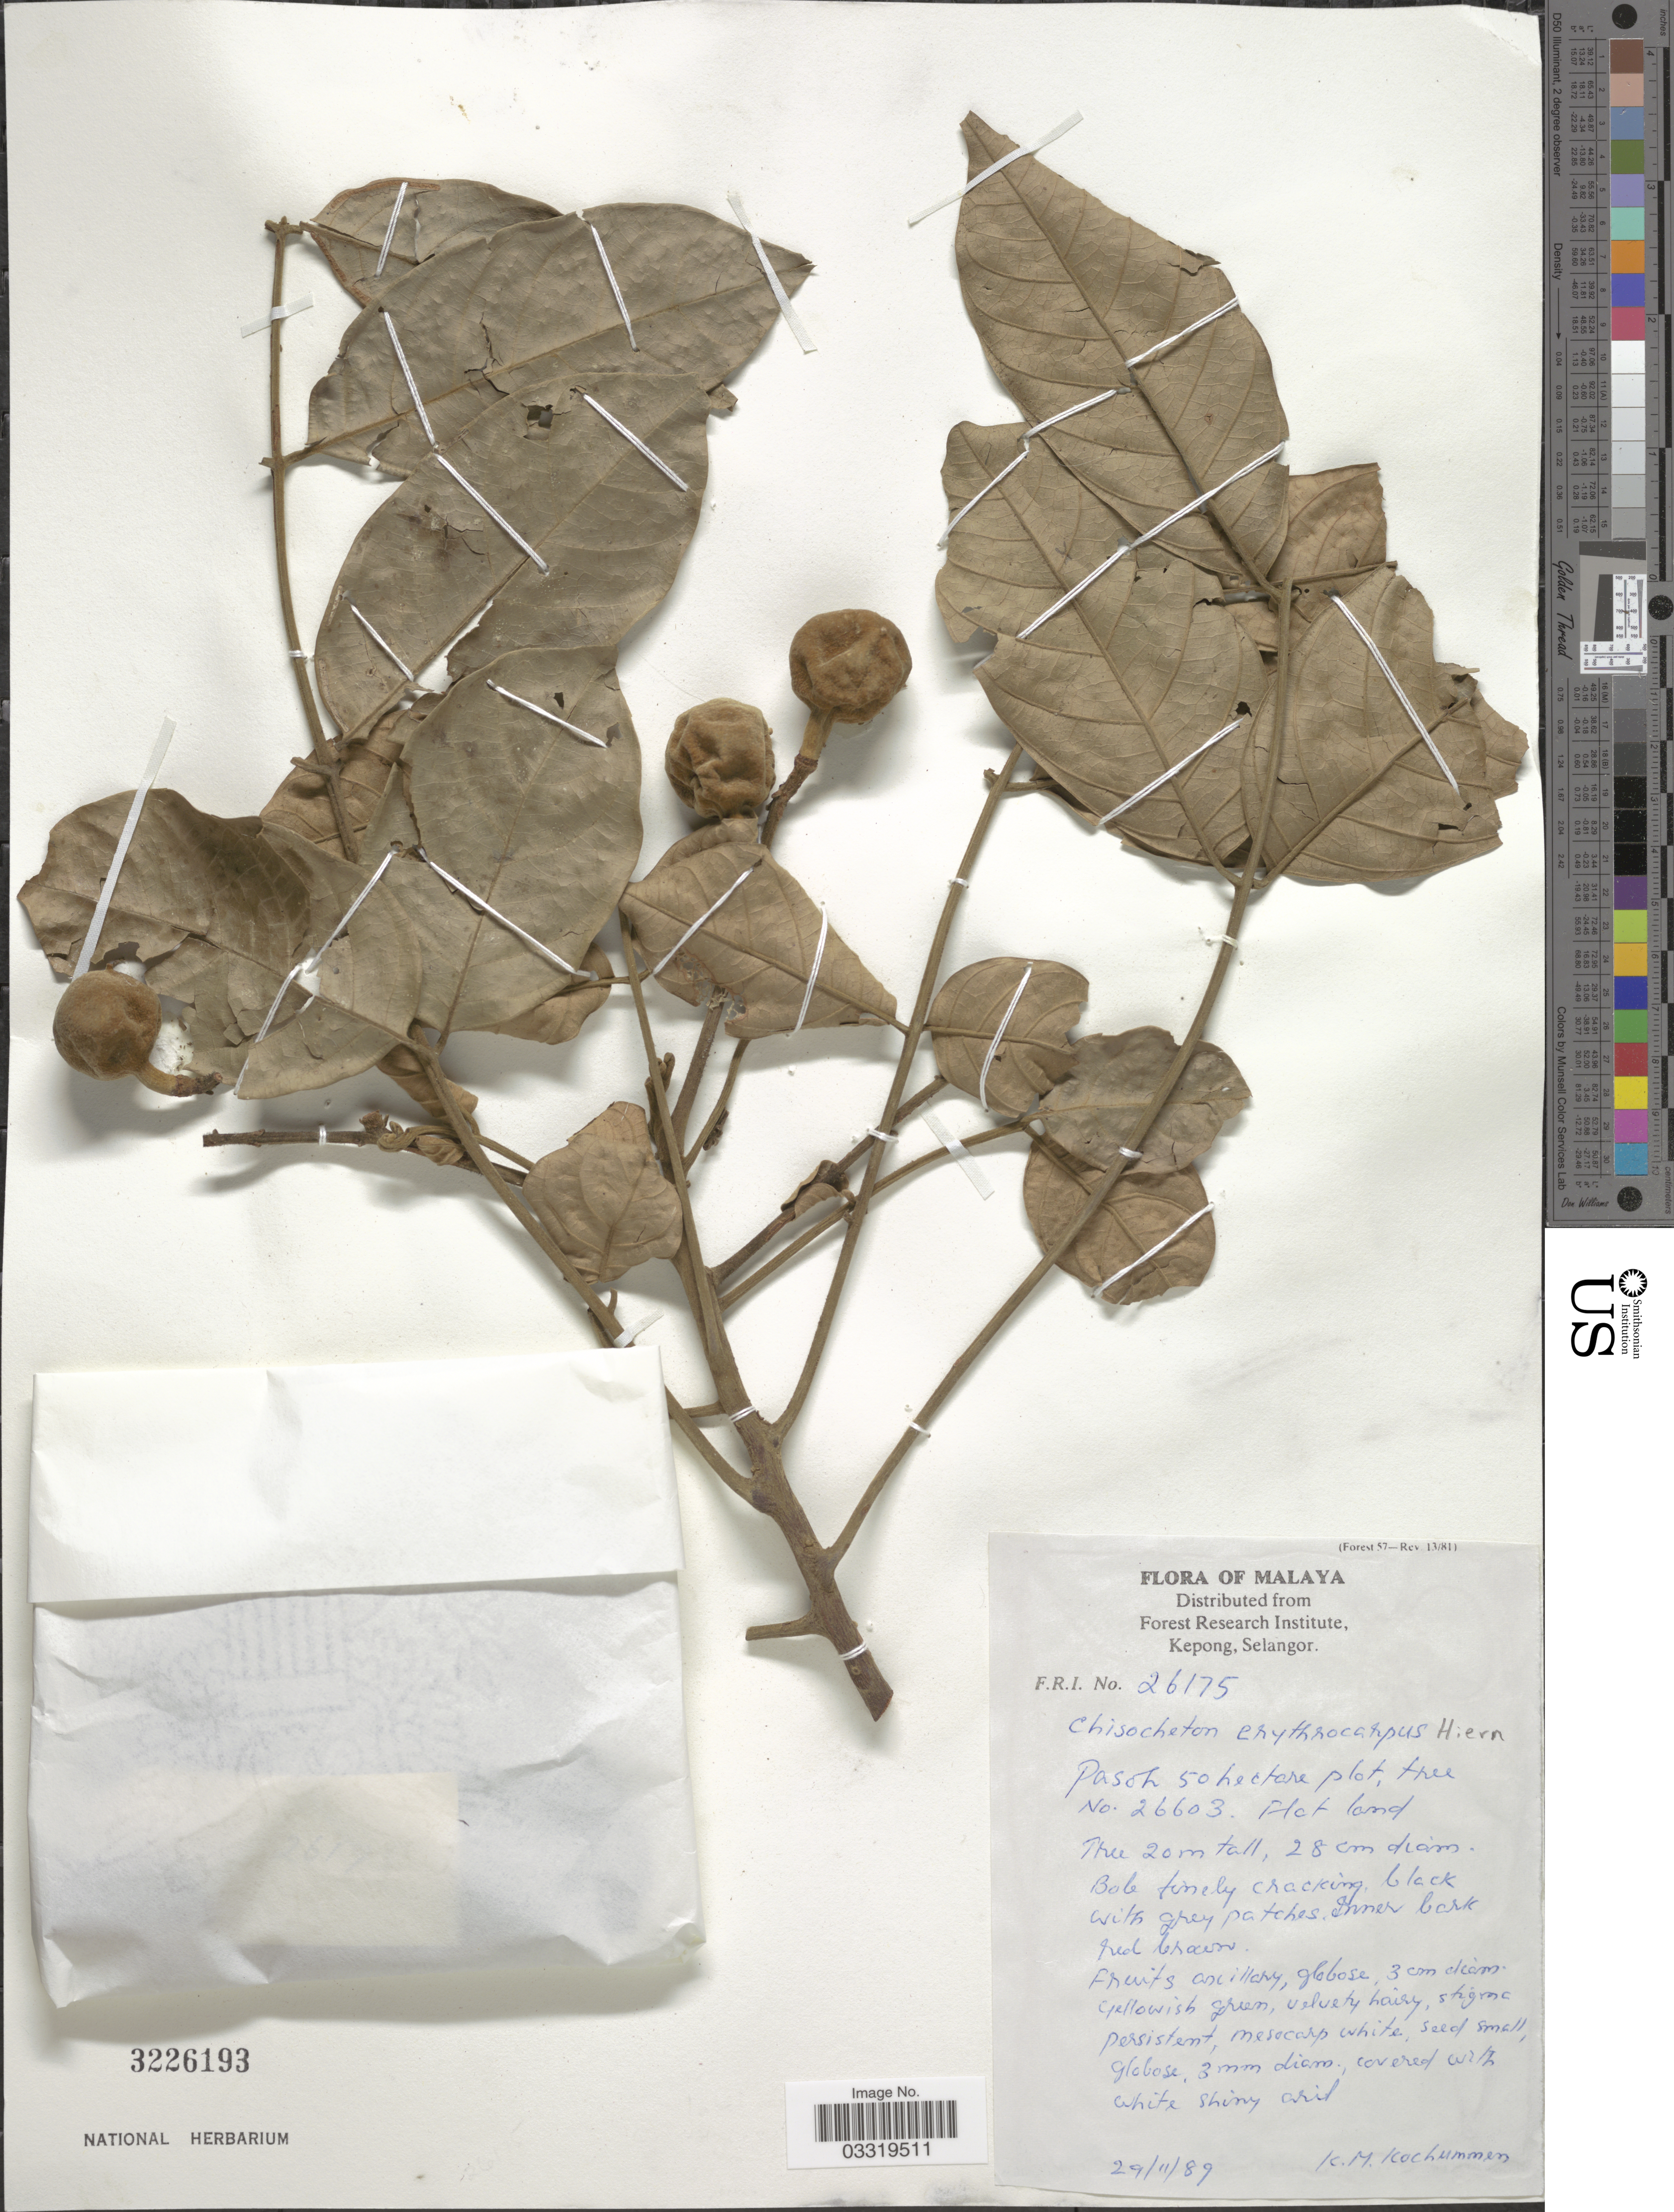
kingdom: Plantae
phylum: Tracheophyta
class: Magnoliopsida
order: Sapindales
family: Meliaceae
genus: Chisocheton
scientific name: Chisocheton erythrocarpus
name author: Hiern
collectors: K. Kochummen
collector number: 26175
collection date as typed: Transcribed d/m/y: 29/11/89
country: Malaysia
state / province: Selangor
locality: Malaya.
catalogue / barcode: US 3226193